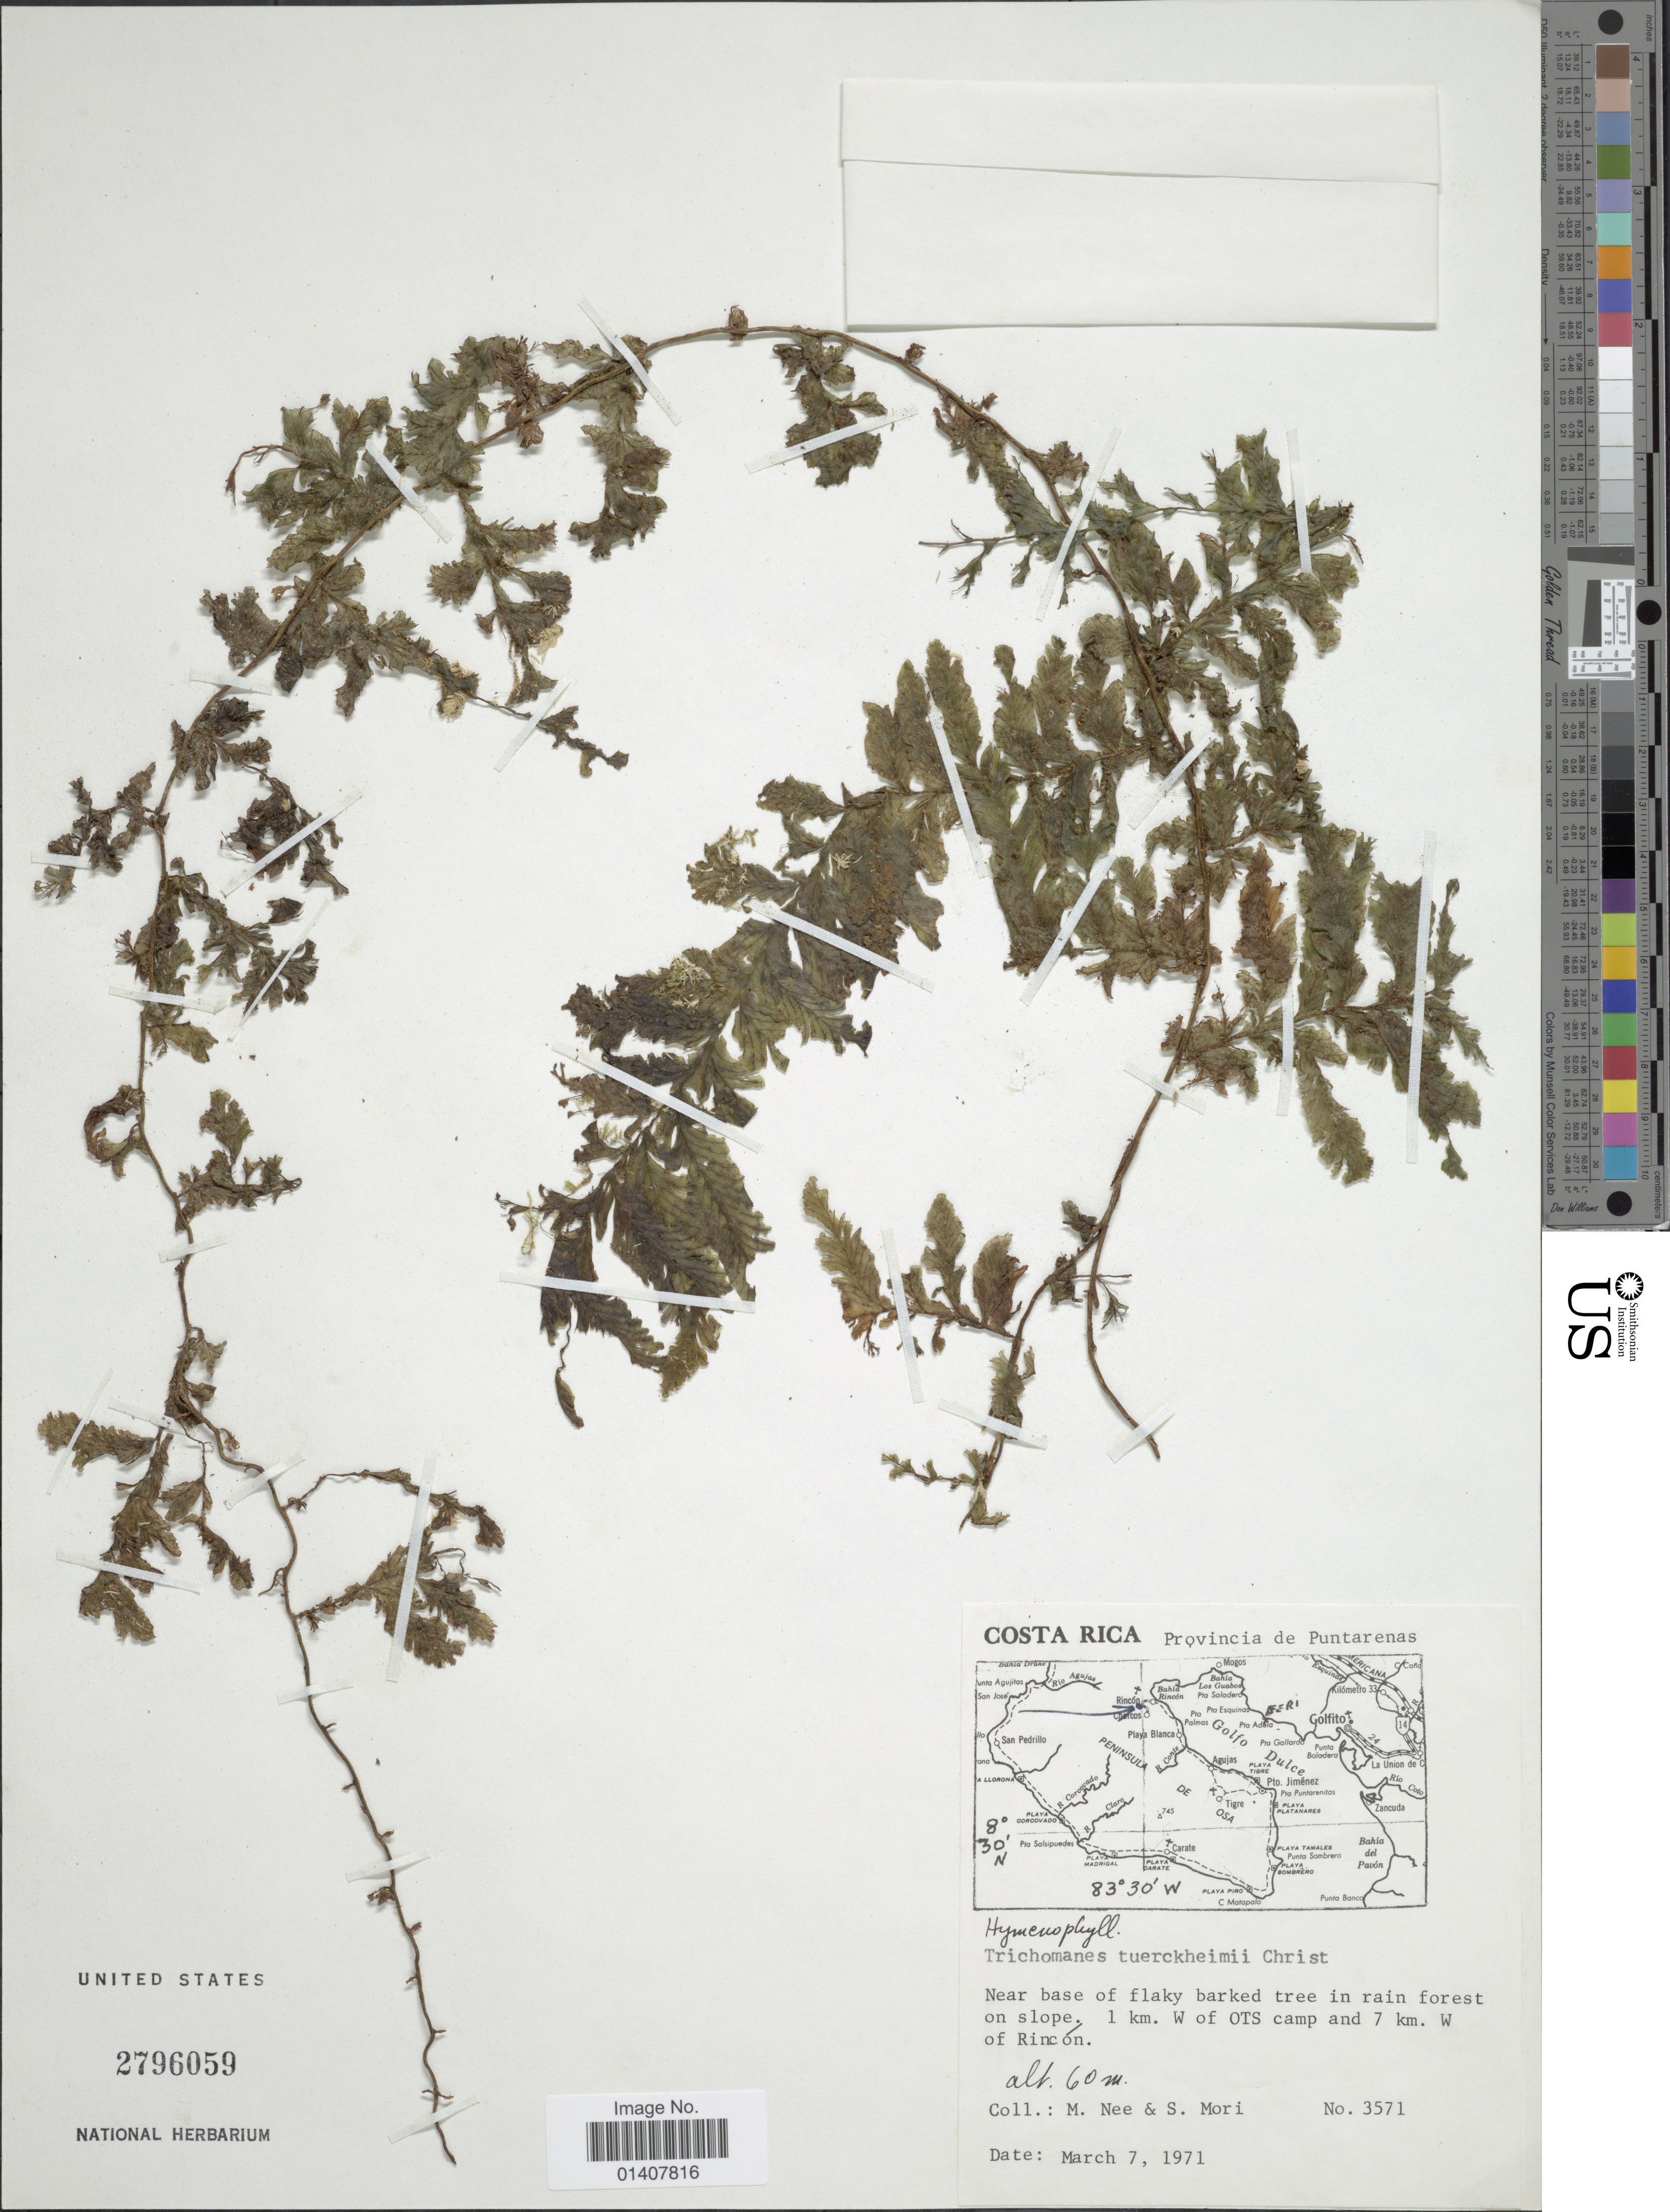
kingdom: Plantae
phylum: Tracheophyta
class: Polypodiopsida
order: Hymenophyllales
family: Hymenophyllaceae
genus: Trichomanes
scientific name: Trichomanes tuerckheimii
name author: Christ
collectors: M. Nee & S. Mori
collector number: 3571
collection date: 1971-03-07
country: Costa Rica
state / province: Puntarenas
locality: Provincia de Puntarenas, near base of flaky barked tree in rain forest on slope 1km W of OTS camp and 7km W of Rincon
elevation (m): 60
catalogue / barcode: US 2796059